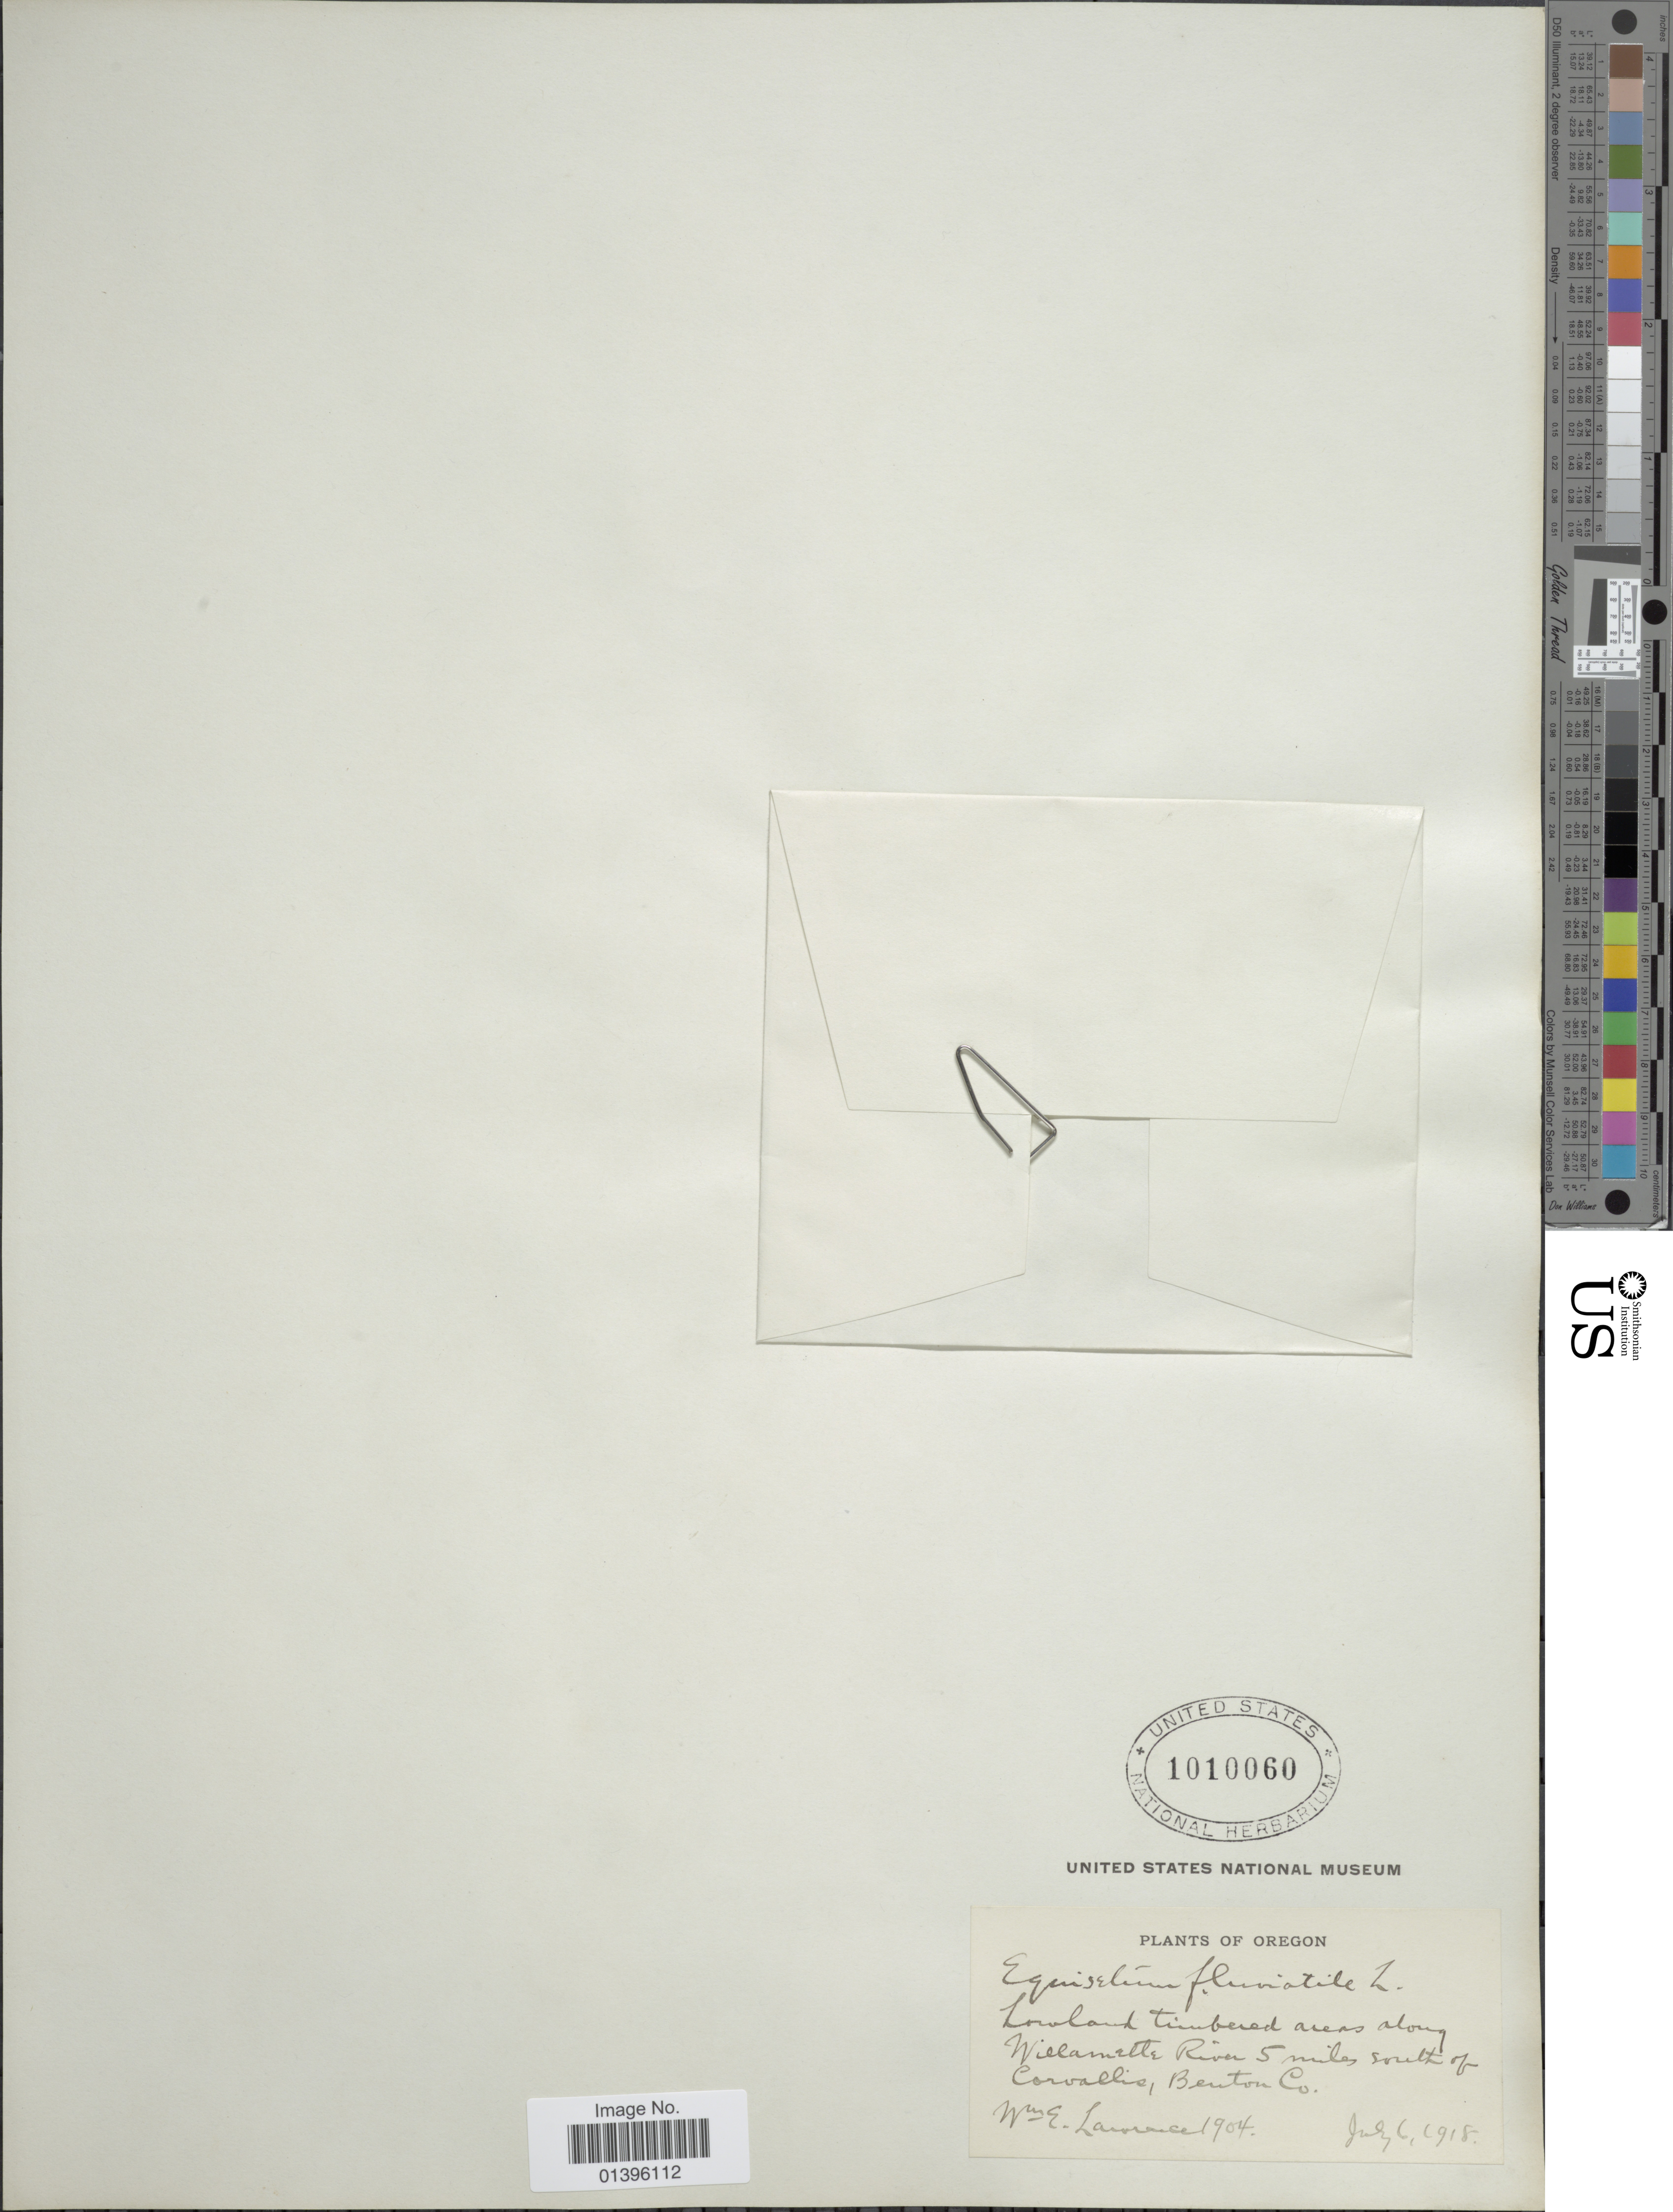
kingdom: Plantae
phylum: Tracheophyta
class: Polypodiopsida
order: Equisetales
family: Equisetaceae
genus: Equisetum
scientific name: Equisetum fluviatile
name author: L.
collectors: W. Lawrence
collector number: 1904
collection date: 1918-07-06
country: United States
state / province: Oregon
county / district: Benton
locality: Lowland timbered areas along Willamette River 5 miles south of Corvallis, Benton Co.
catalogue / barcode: US 1010060